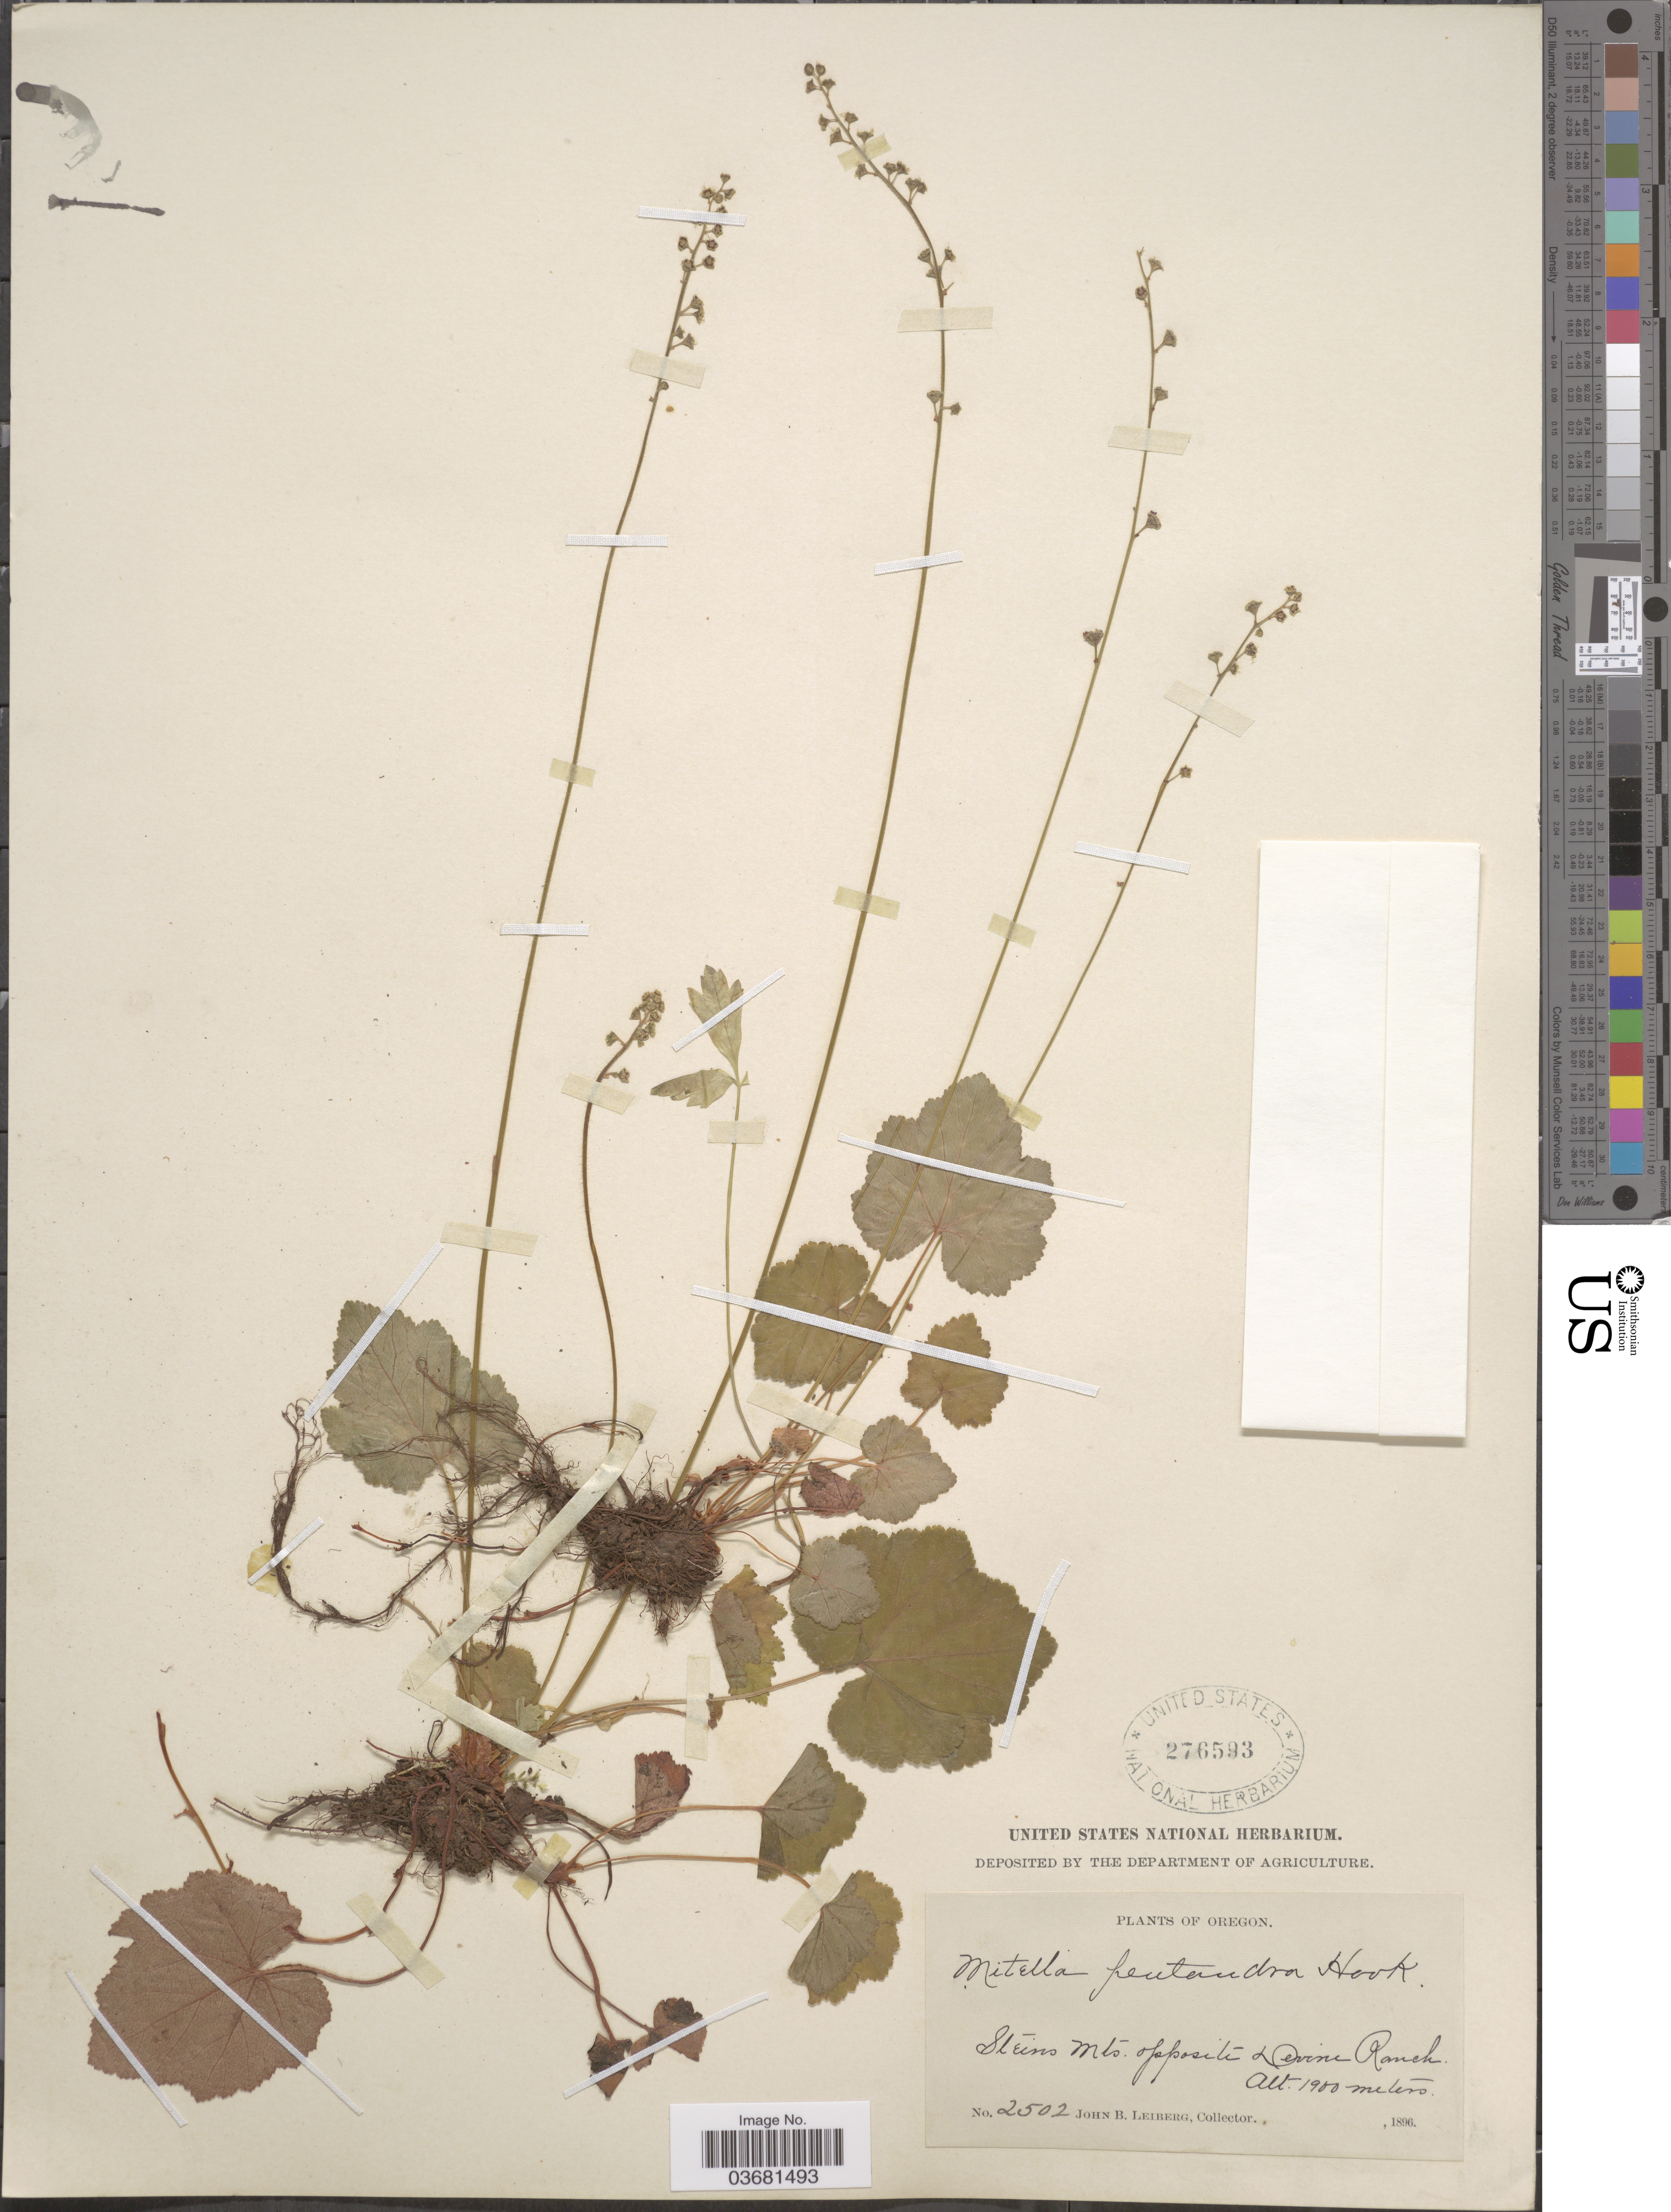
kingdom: Plantae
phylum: Tracheophyta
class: Magnoliopsida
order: Saxifragales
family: Saxifragaceae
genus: Mitella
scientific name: Mitella pentandra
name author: Hook.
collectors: J. B. Leiberg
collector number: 2502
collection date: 1896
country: United States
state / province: Oregon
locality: Steins Mts. opposite Devine Ranch.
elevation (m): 1900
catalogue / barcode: US 276593